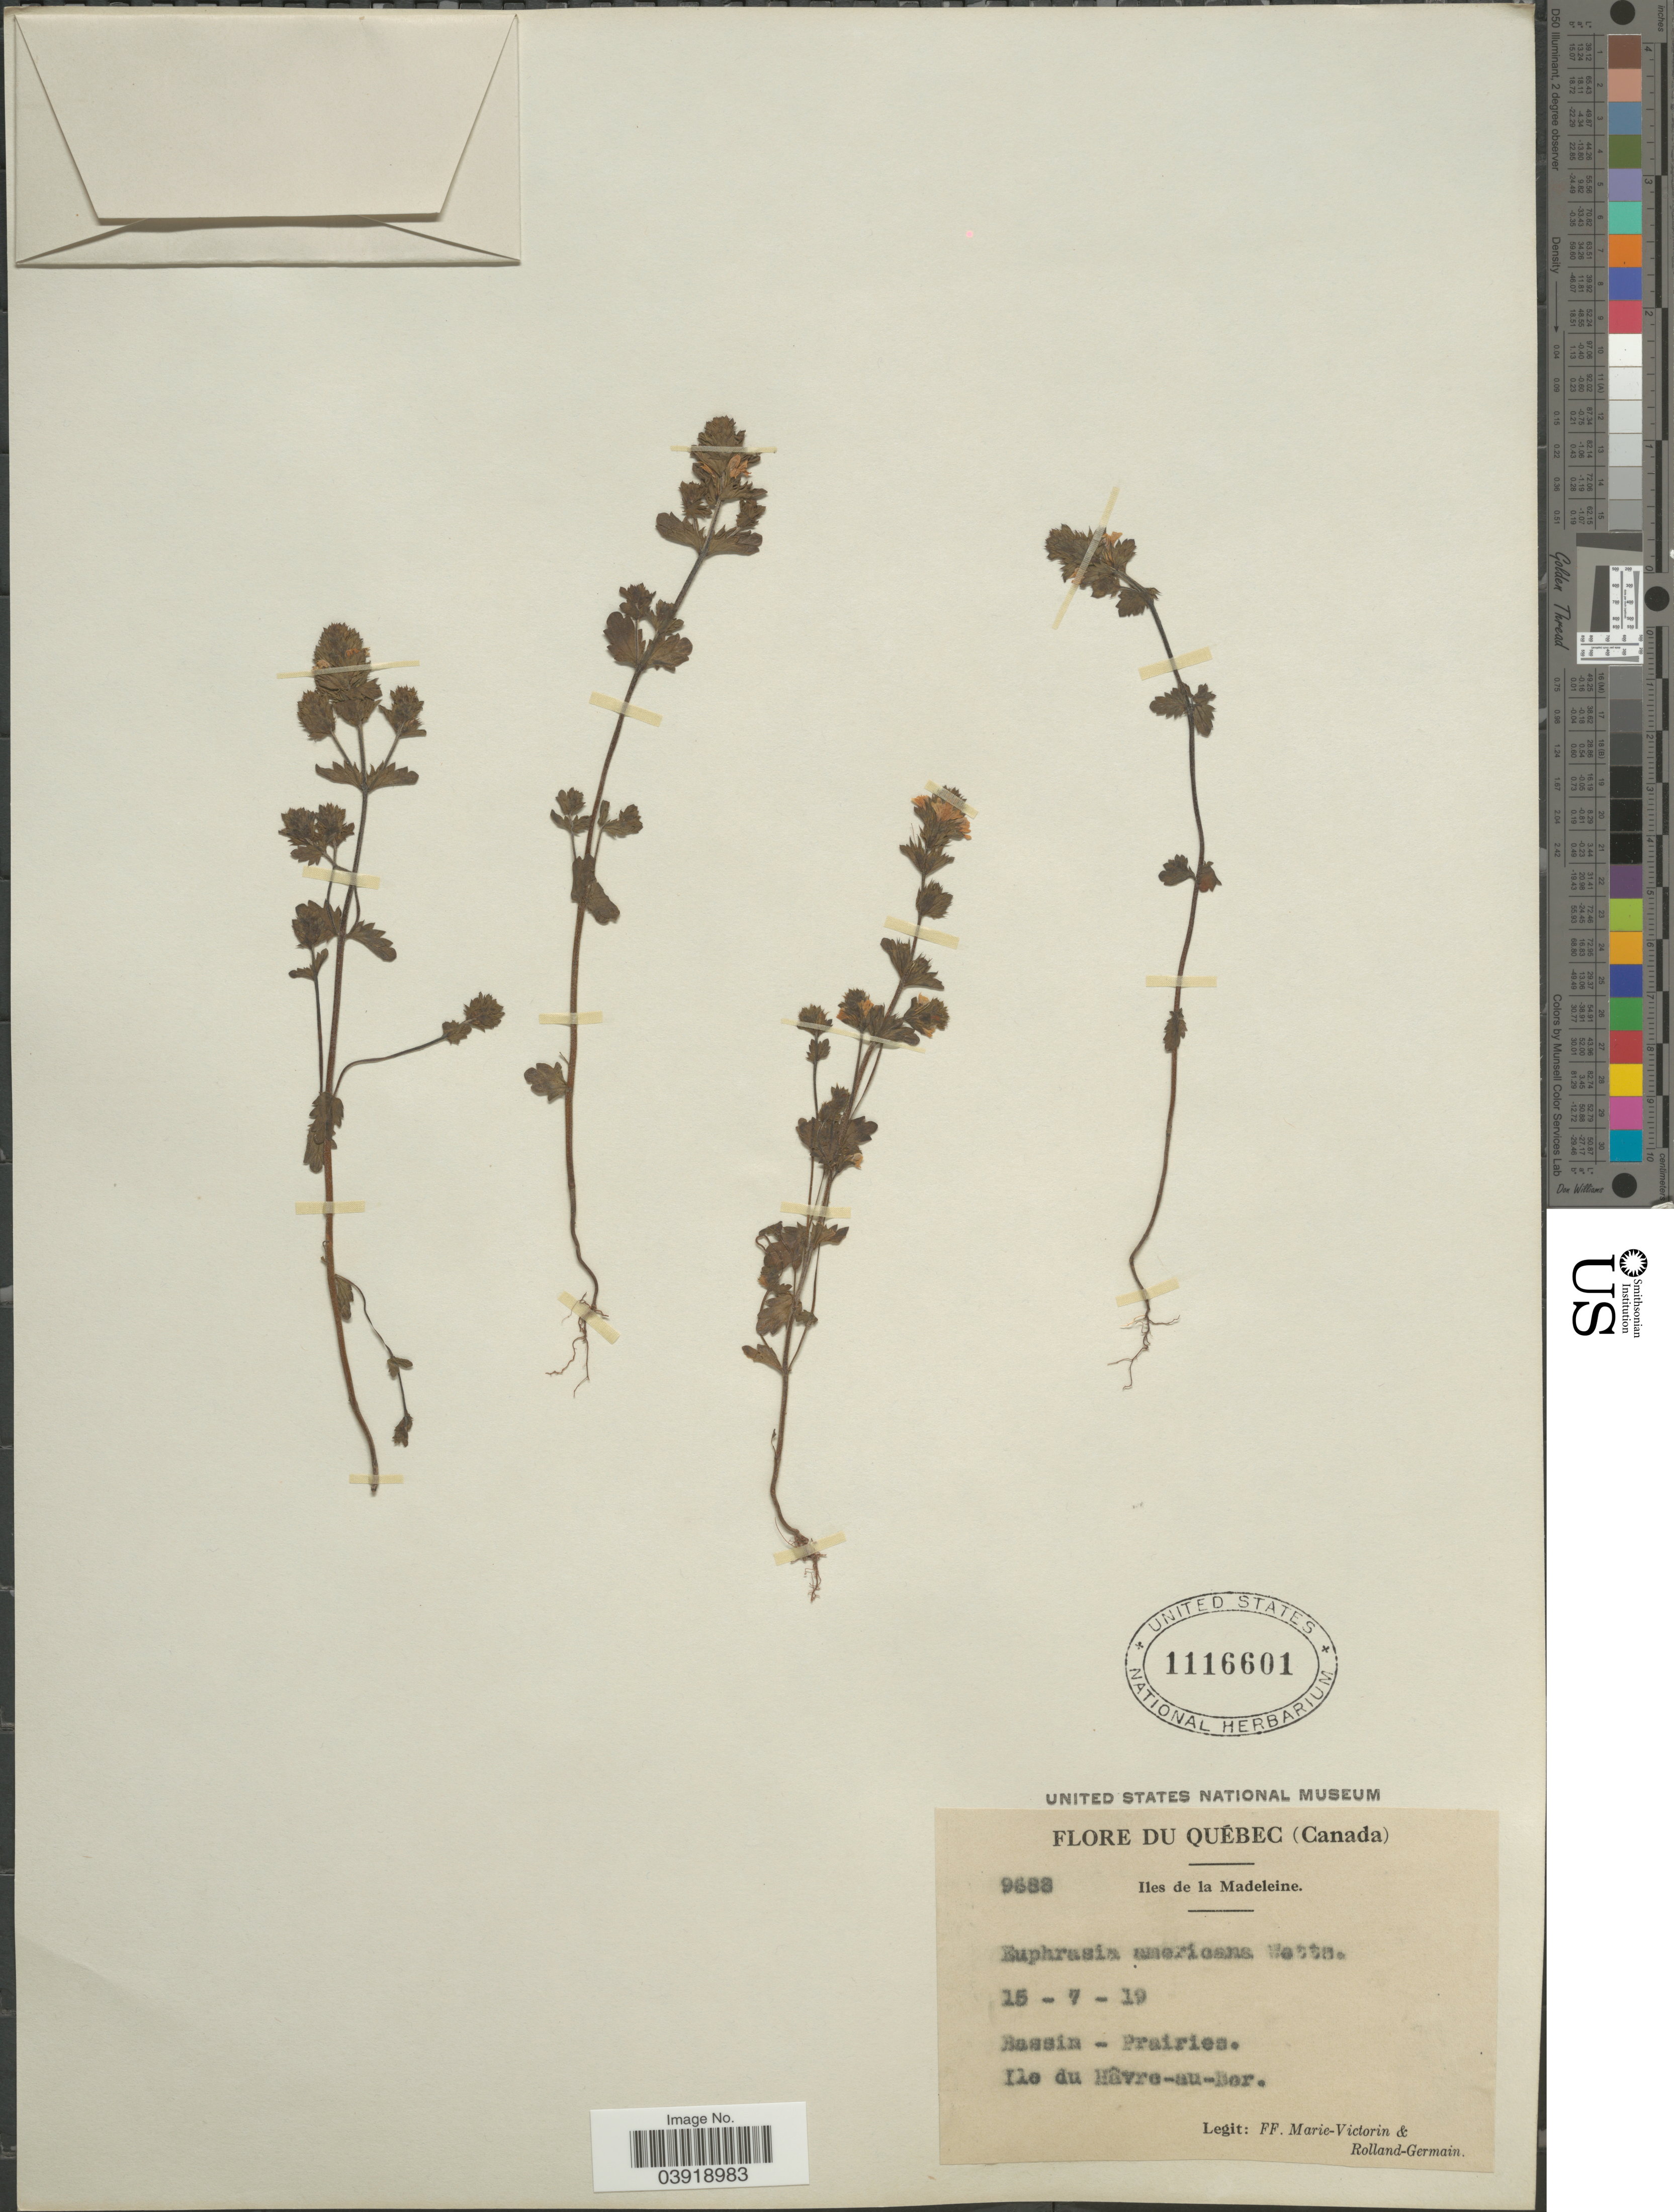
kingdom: Plantae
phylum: Tracheophyta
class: Magnoliopsida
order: Lamiales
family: Orobanchaceae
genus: Euphrasia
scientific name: Euphrasia americana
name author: Wettst.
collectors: F. Marie-Victorin & Rolland-Germain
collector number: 9688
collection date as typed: Transcribed d/m/y: 15/7/19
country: Canada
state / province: Quebec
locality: Iles de la Madeleine. Ile du Hâvre-a-Bor.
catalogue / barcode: US 1116601